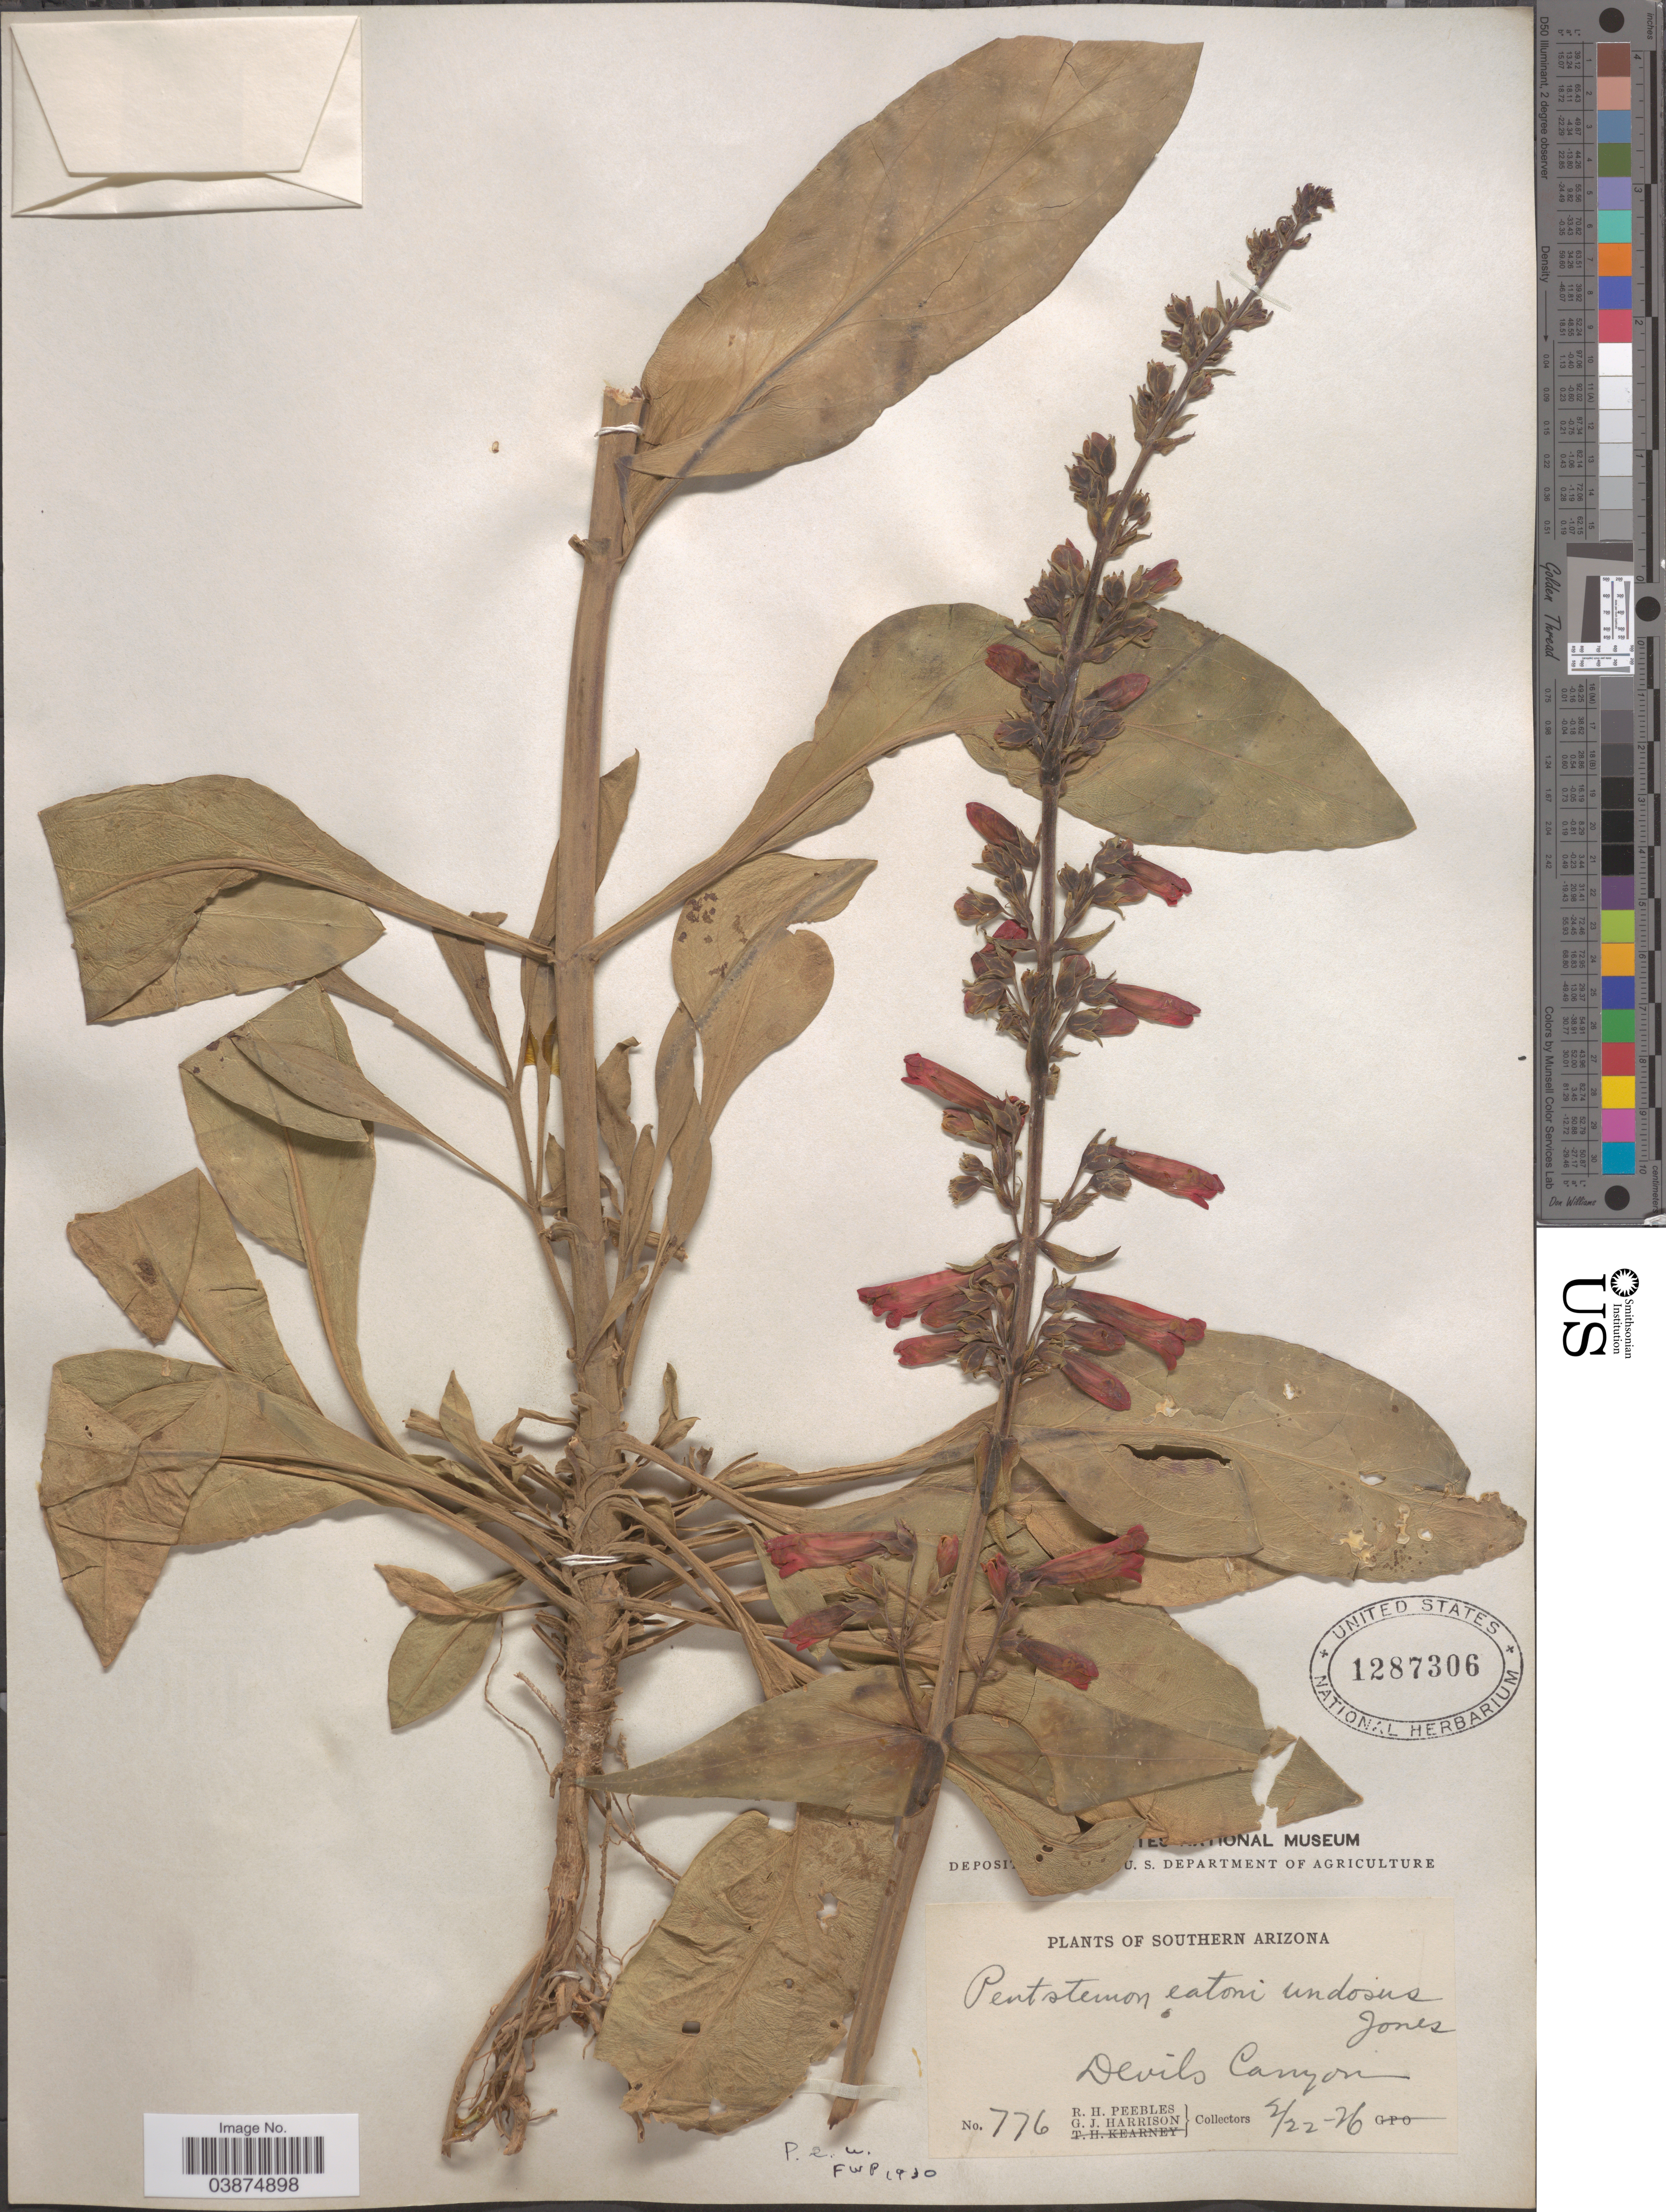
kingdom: Plantae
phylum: Tracheophyta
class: Magnoliopsida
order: Lamiales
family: Plantaginaceae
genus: Penstemon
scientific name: Penstemon eatonii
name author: A. Gray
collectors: R. H. Peebles & G. J. Harrison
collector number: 776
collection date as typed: Transcribed d/m/y: /2/22 to /2/26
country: United States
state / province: Arizona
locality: Devils Canyon.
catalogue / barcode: US 1287306